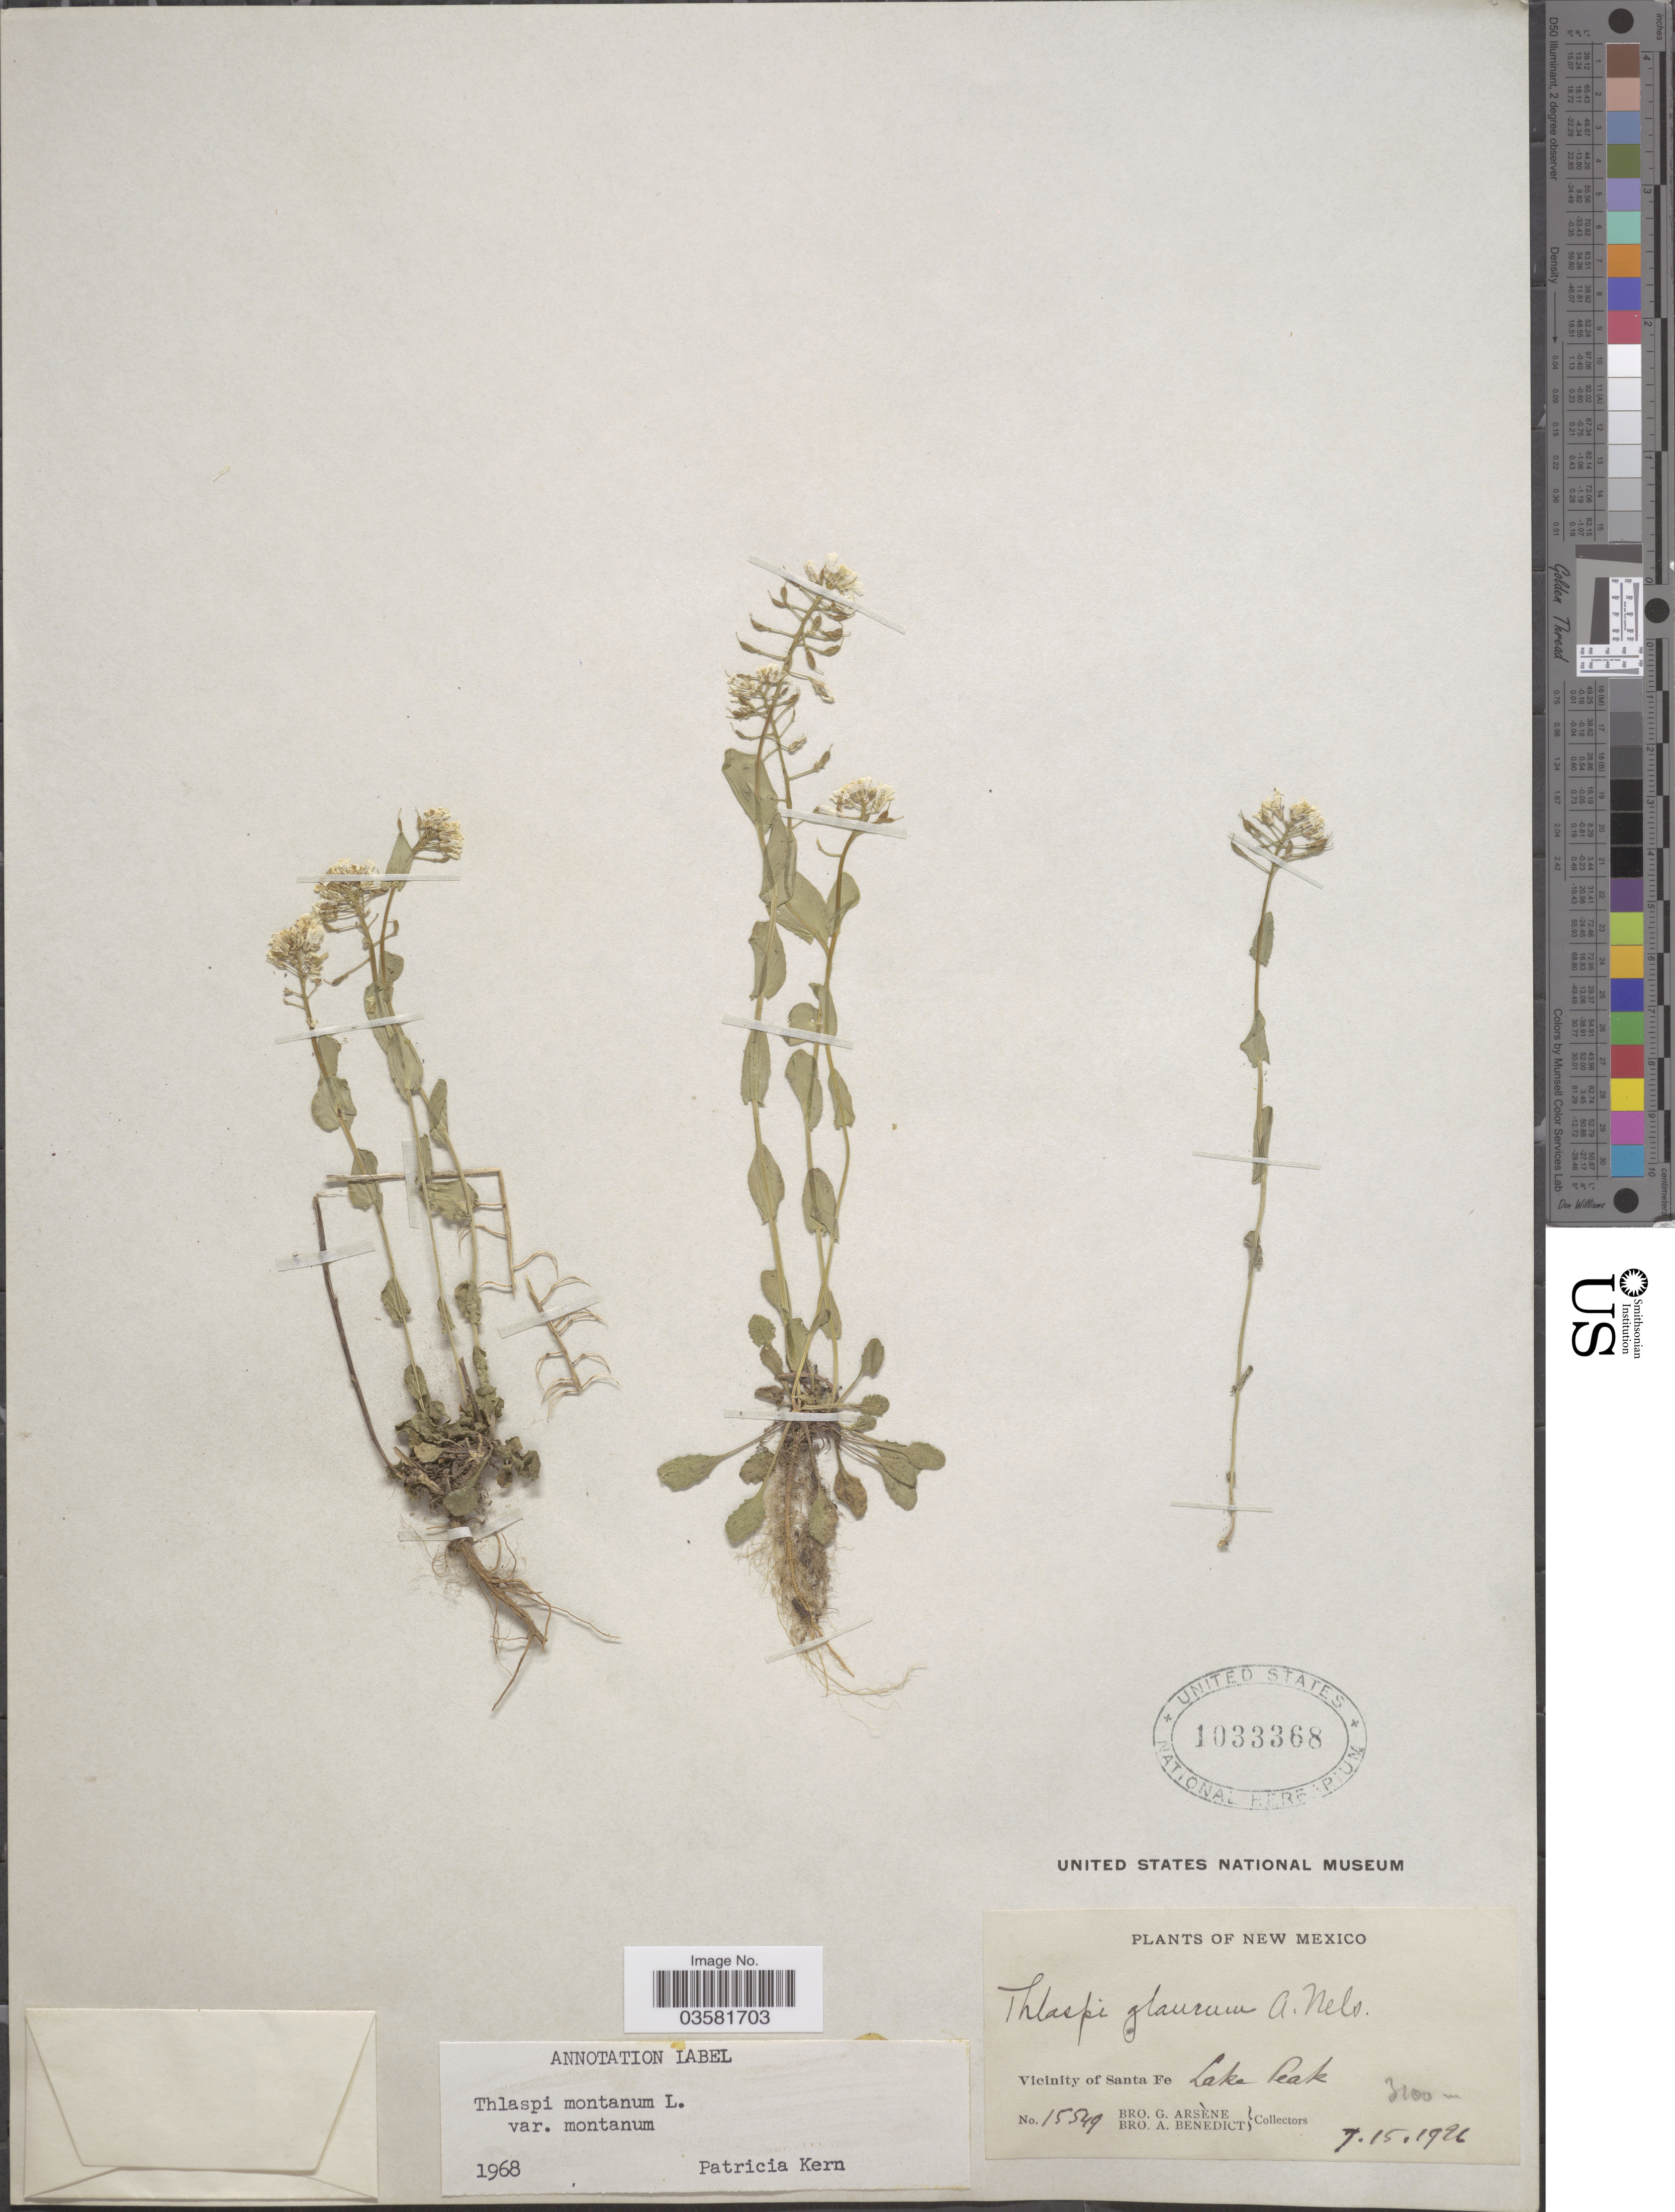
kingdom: Plantae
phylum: Tracheophyta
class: Magnoliopsida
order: Brassicales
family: Brassicaceae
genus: Thlaspi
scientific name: Thlaspi montanum var. montanum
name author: L.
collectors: Bro. G. Arsène & Bro. A. Benedict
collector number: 15549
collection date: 1926-07-15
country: United States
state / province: New Mexico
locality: Vicinity of Santa Fe. Lake Peak.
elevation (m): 3100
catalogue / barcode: US 1033368